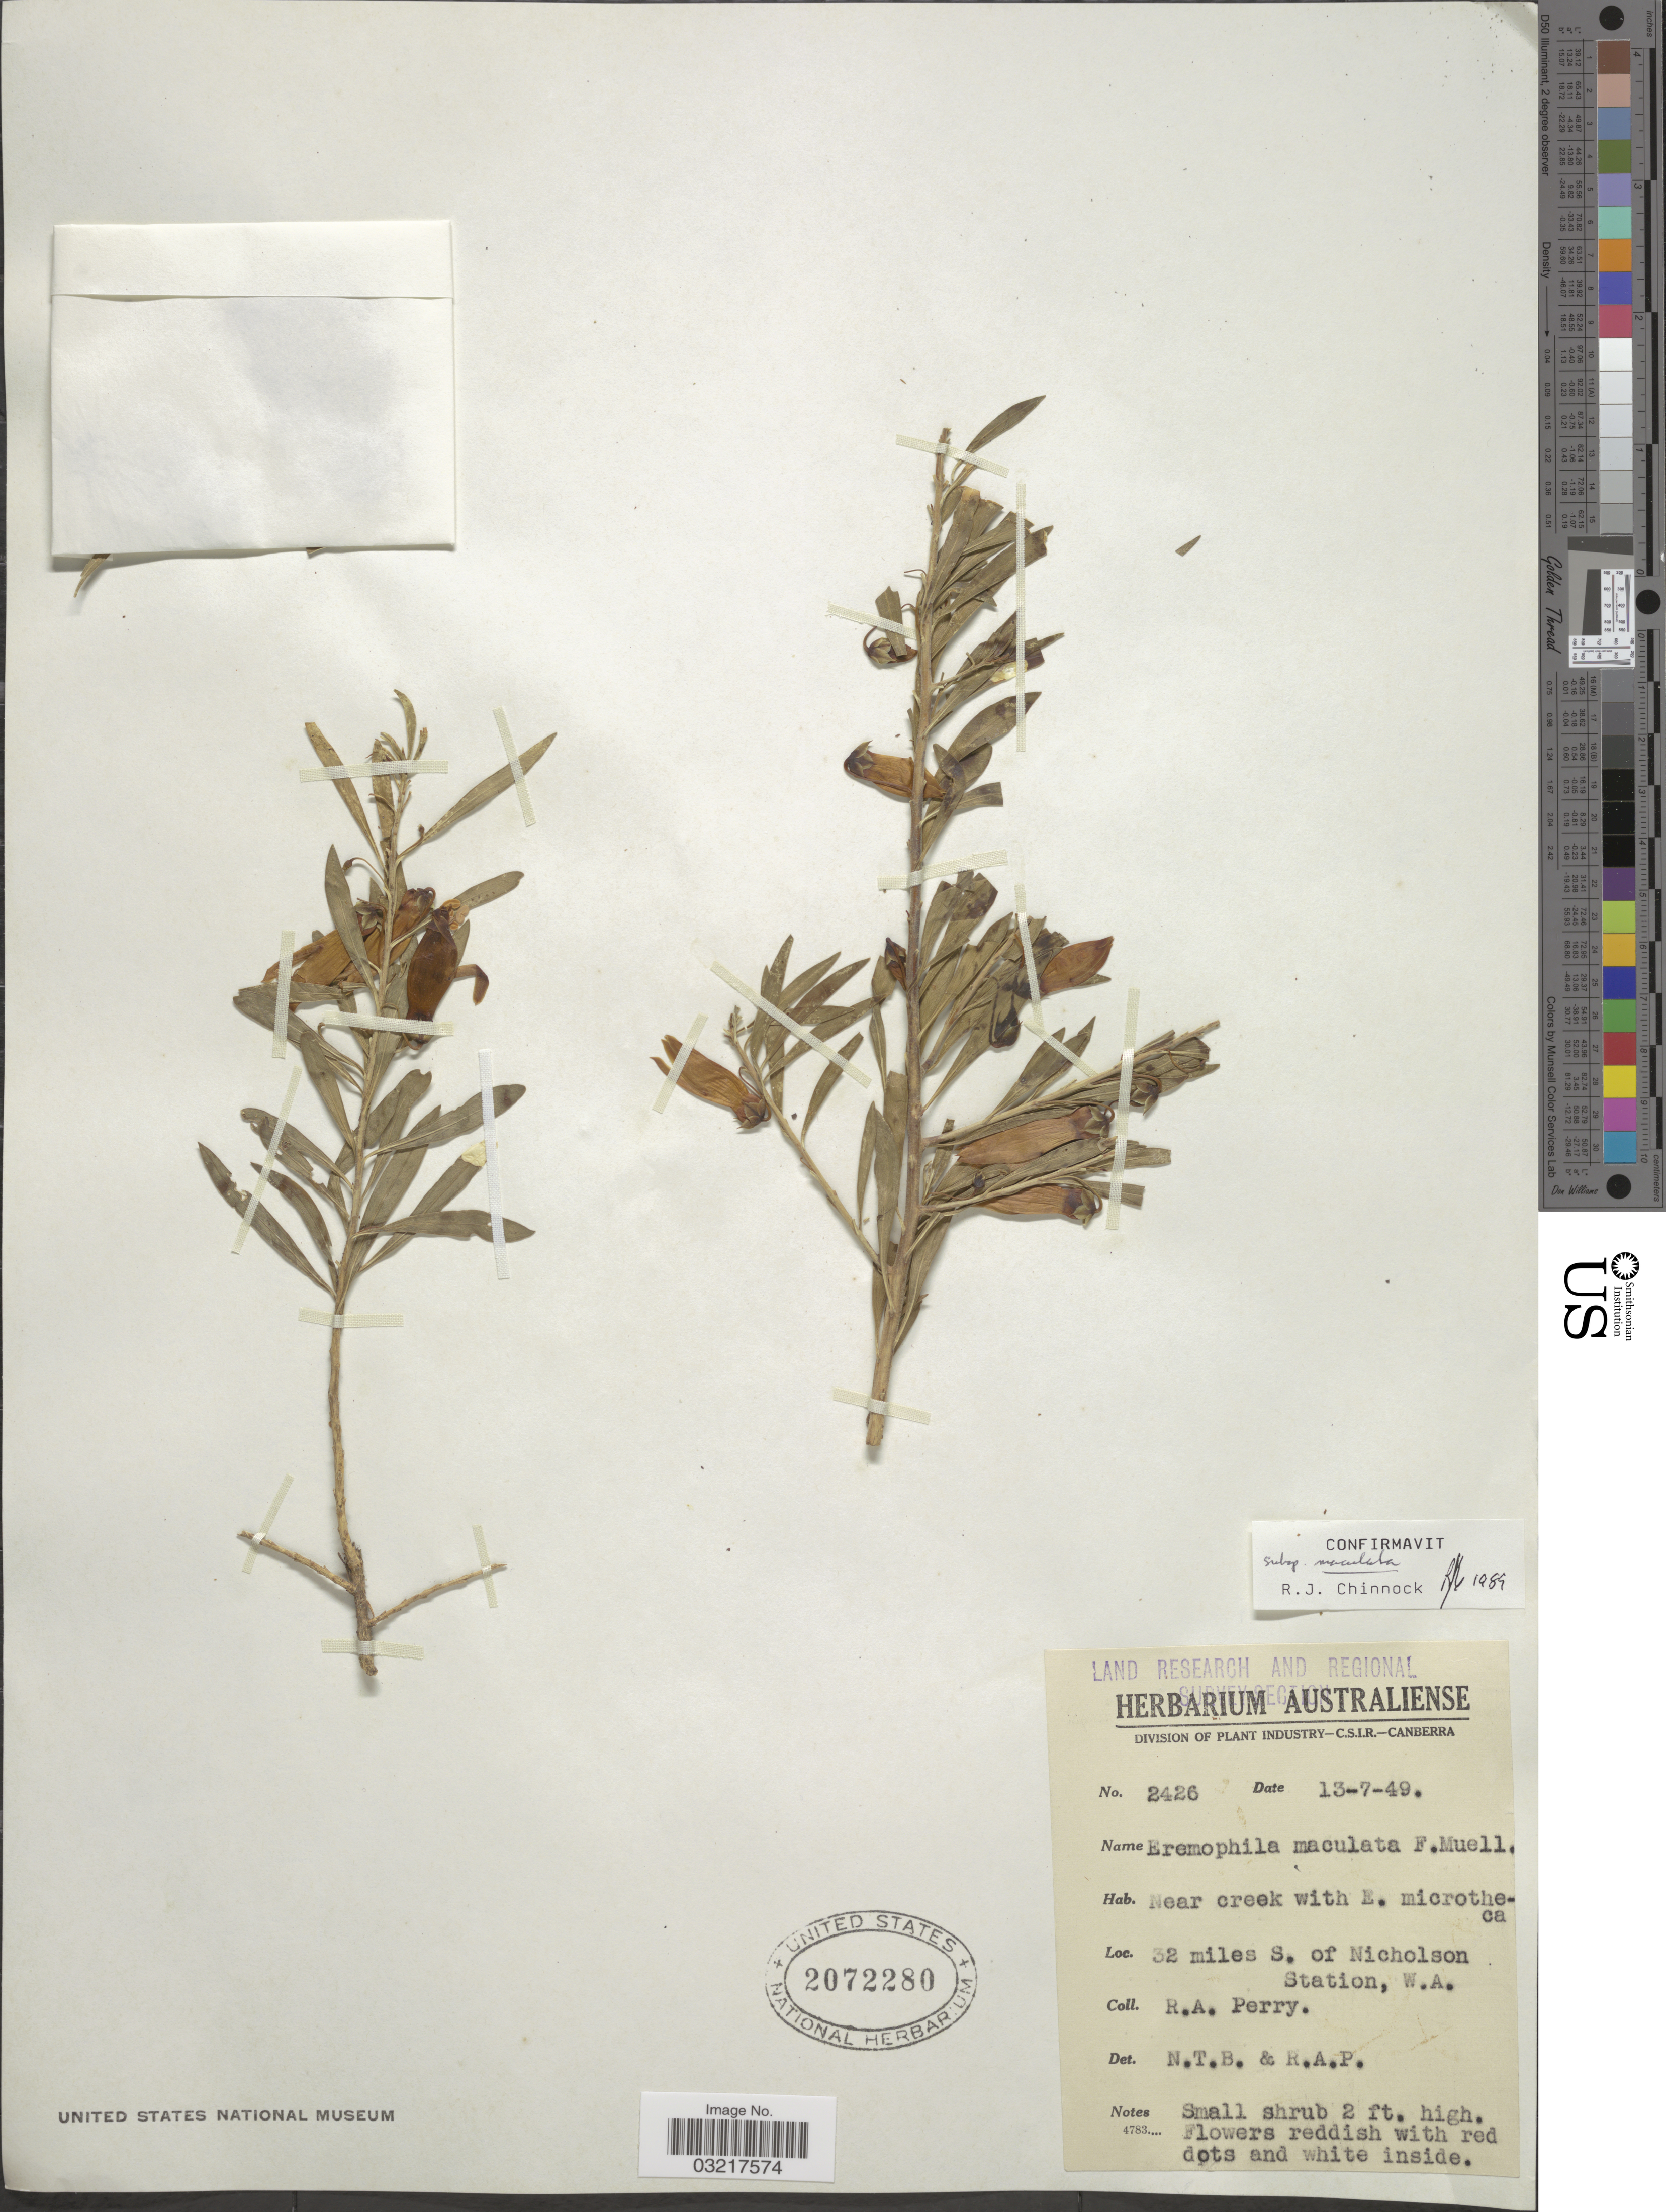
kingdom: Plantae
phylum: Tracheophyta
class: Magnoliopsida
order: Lamiales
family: Scrophulariaceae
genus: Eremophila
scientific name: Eremophila maculata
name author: (Ker Gawl.) F. Muell.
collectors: Perry, R. A.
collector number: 2426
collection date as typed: Transcribed d/m/y: 13/7/49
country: Australia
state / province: Western Australia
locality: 32 miles S. of Nicholson Station, W.A.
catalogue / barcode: US 2072280